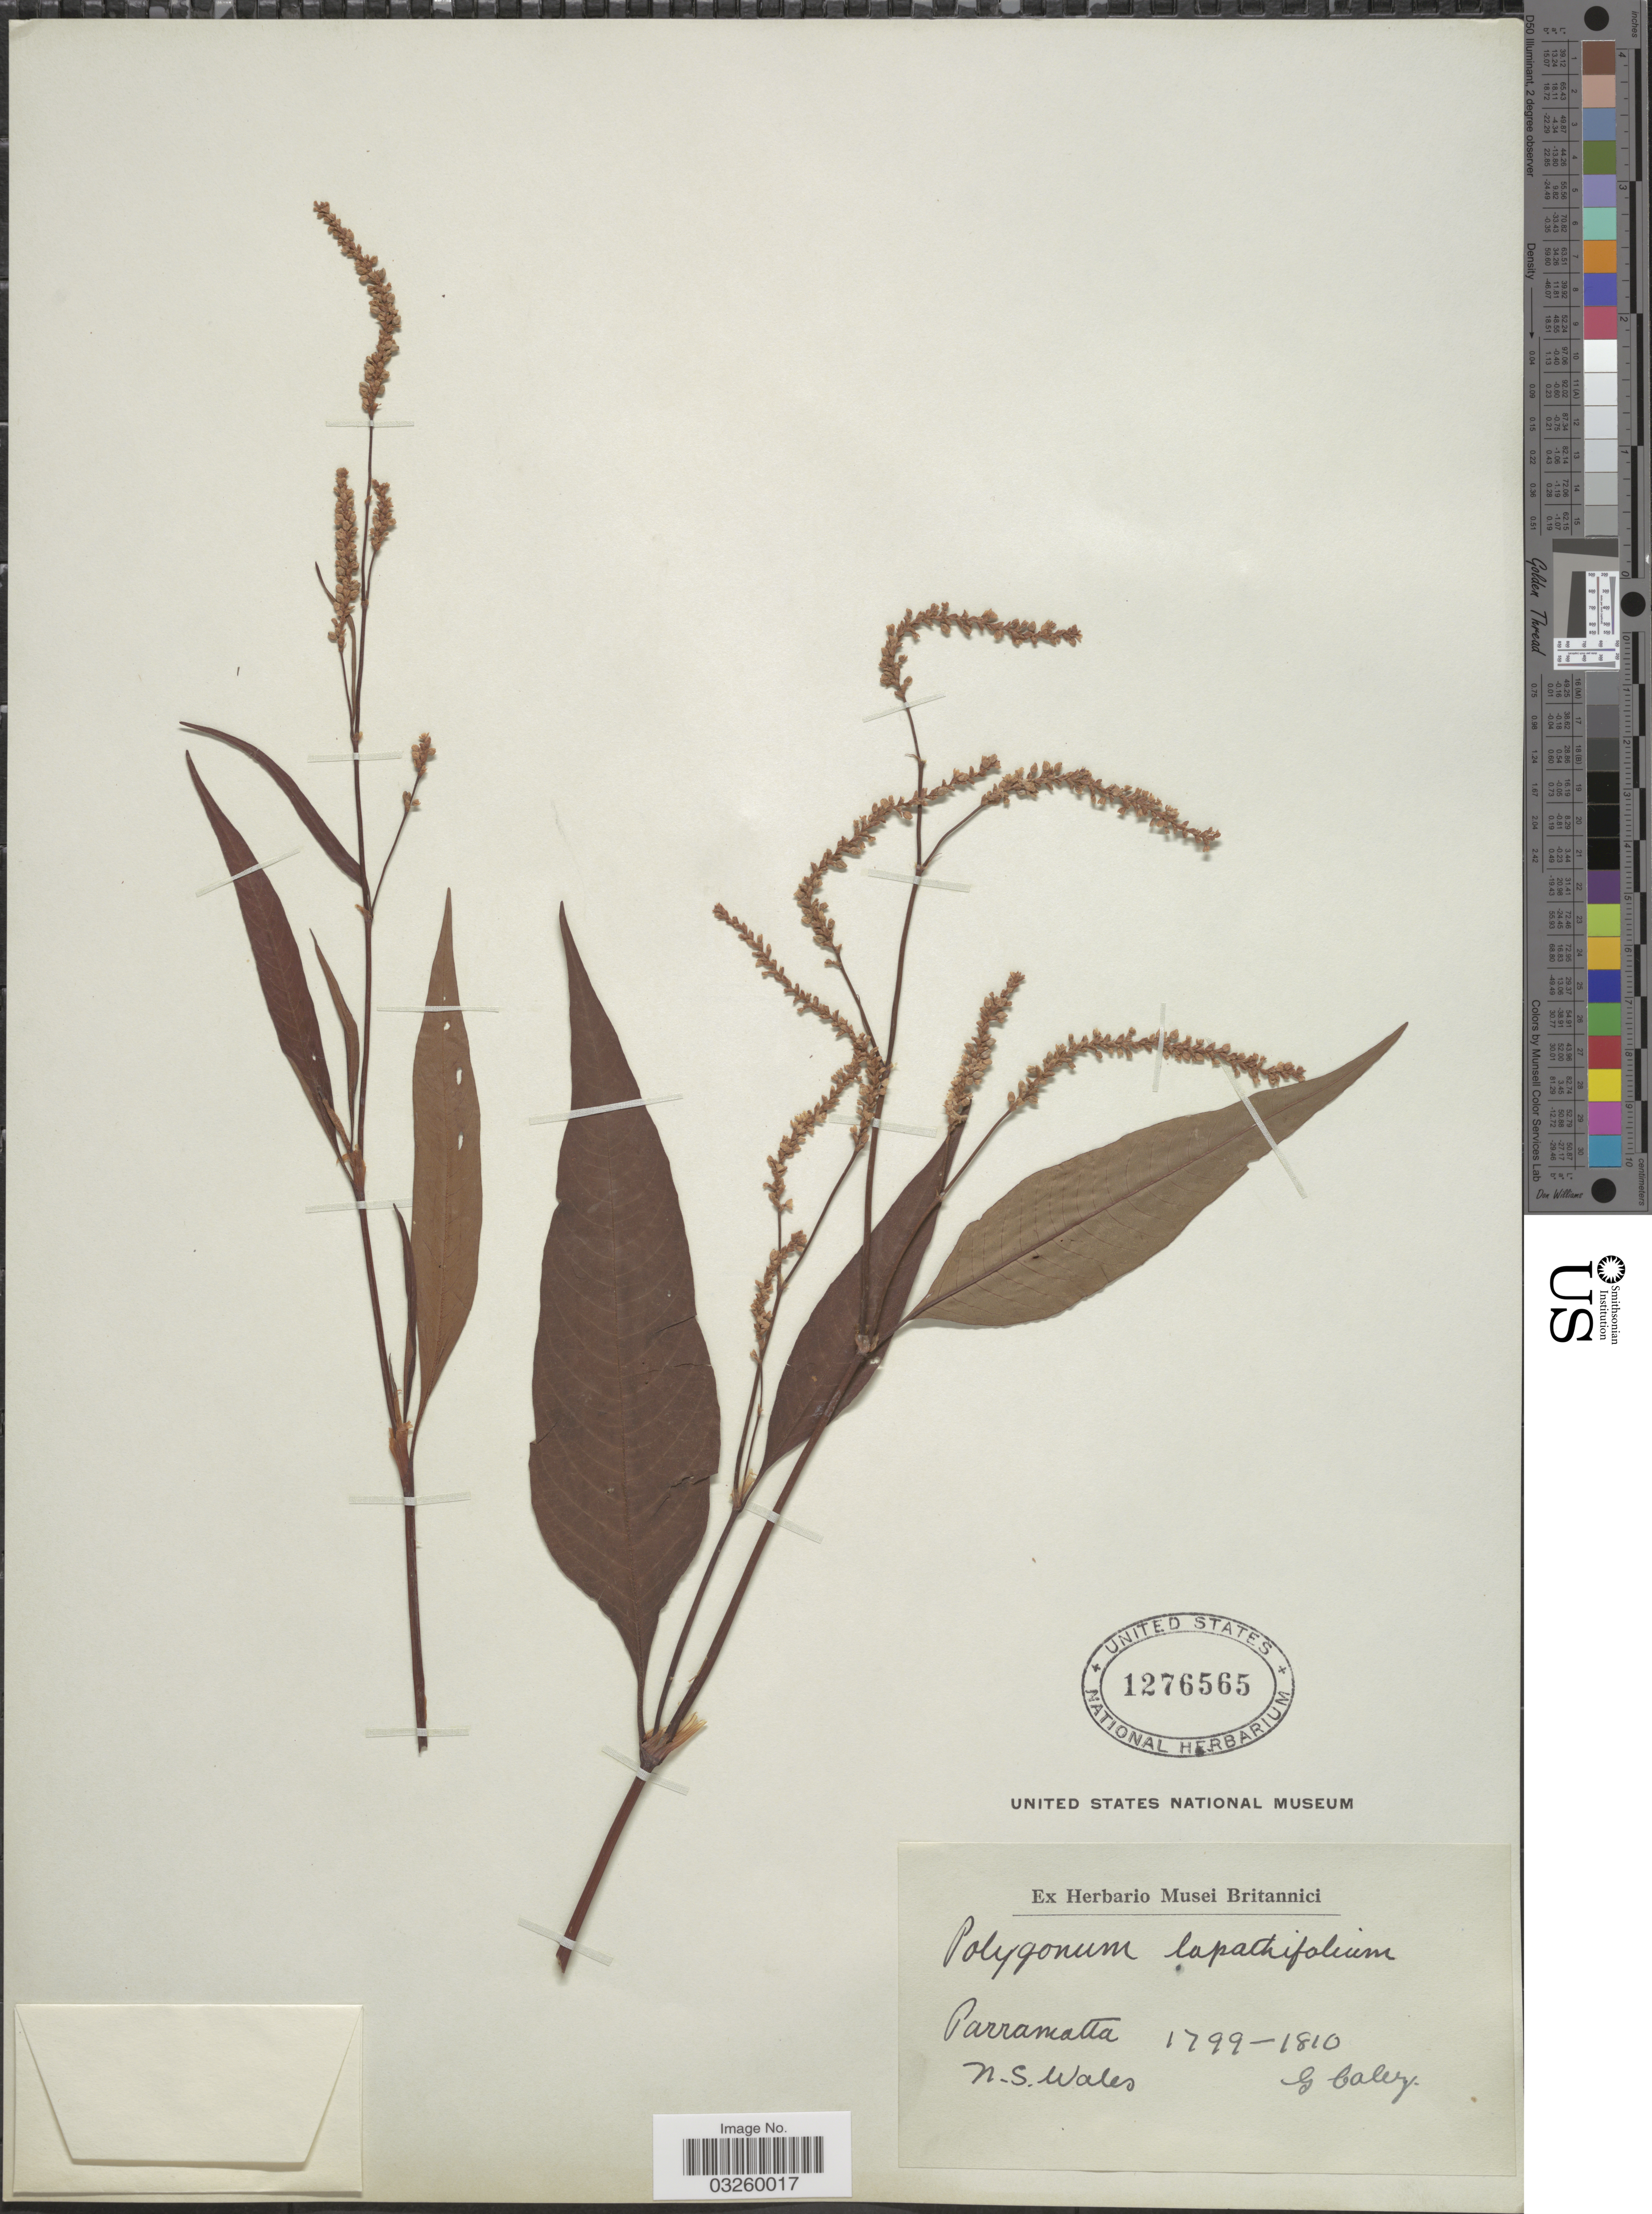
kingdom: Plantae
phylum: Tracheophyta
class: Magnoliopsida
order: Caryophyllales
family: Polygonaceae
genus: Polygonum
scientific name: Polygonum lapathifolium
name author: L.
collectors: G. Caley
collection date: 1799/1810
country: Australia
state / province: New South Wales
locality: Parrametta.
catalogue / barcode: US 1276565